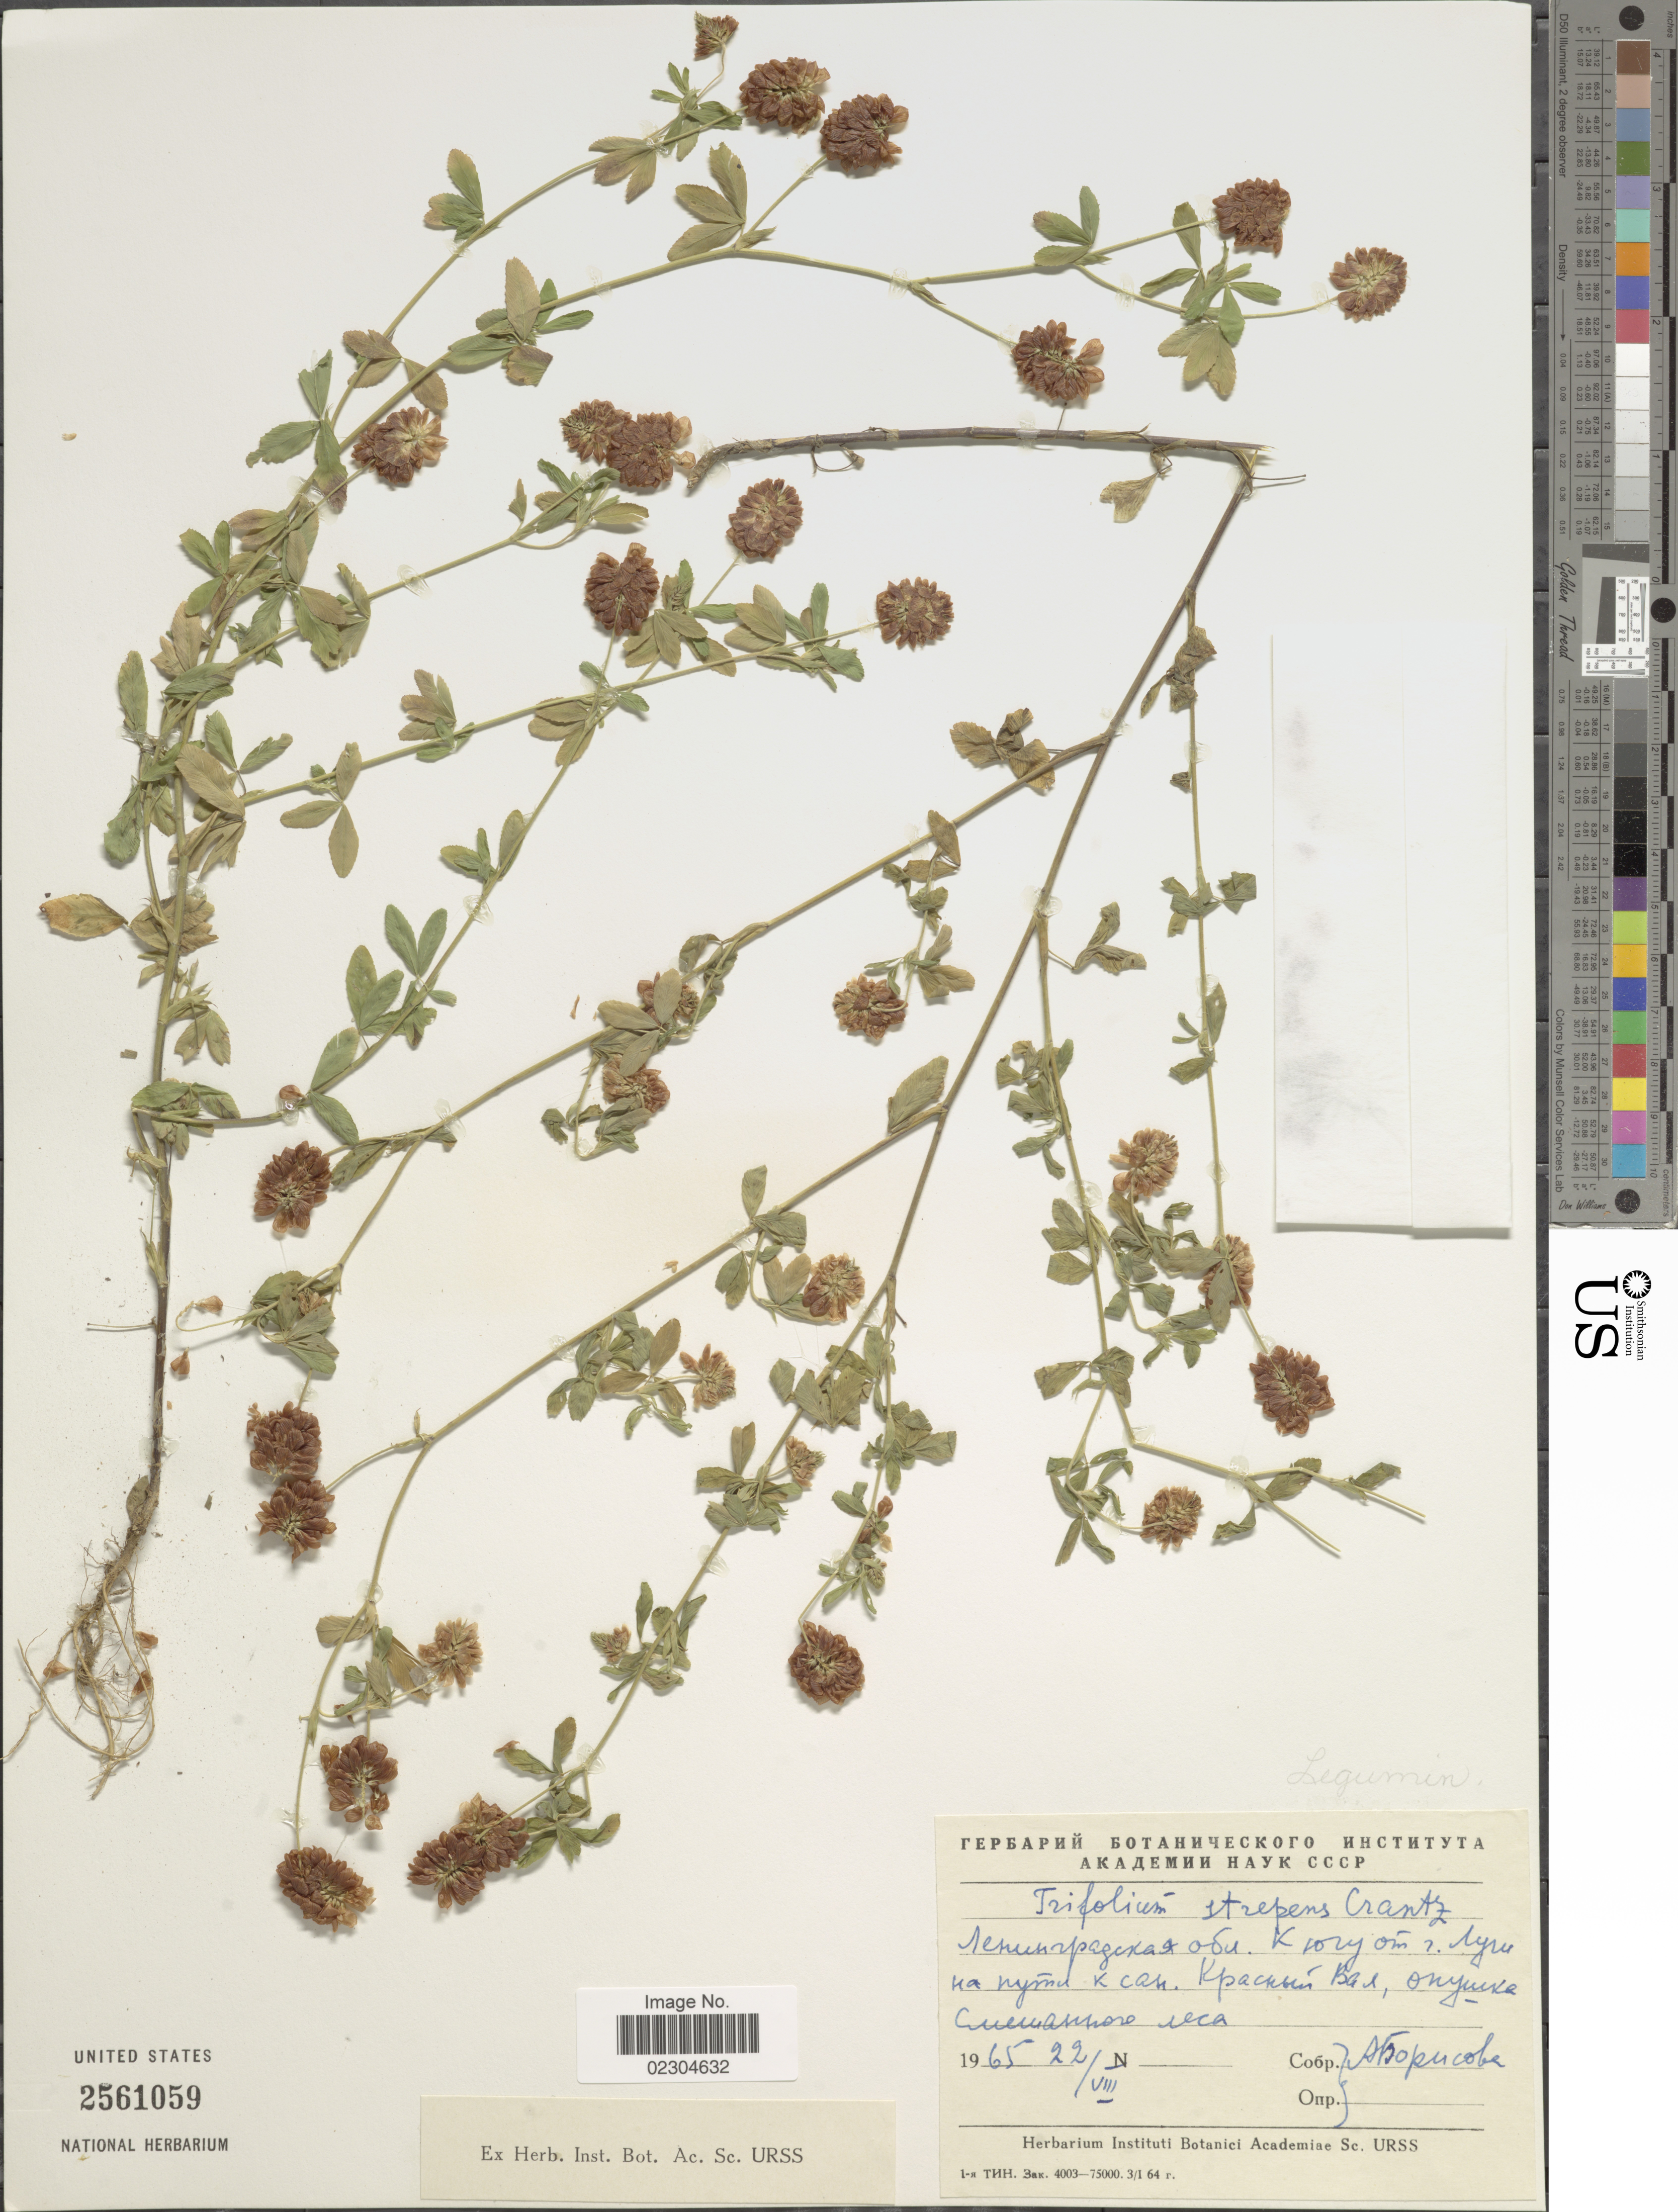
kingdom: Plantae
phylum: Tracheophyta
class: Magnoliopsida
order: Fabales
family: Fabaceae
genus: Trifolium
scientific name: Trifolium repens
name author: L.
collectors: A. Borisova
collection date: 1965-08-22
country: Russian Federation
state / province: Leningrad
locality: South of Luga, on the way to Krasnyy Val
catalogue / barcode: US 2561059